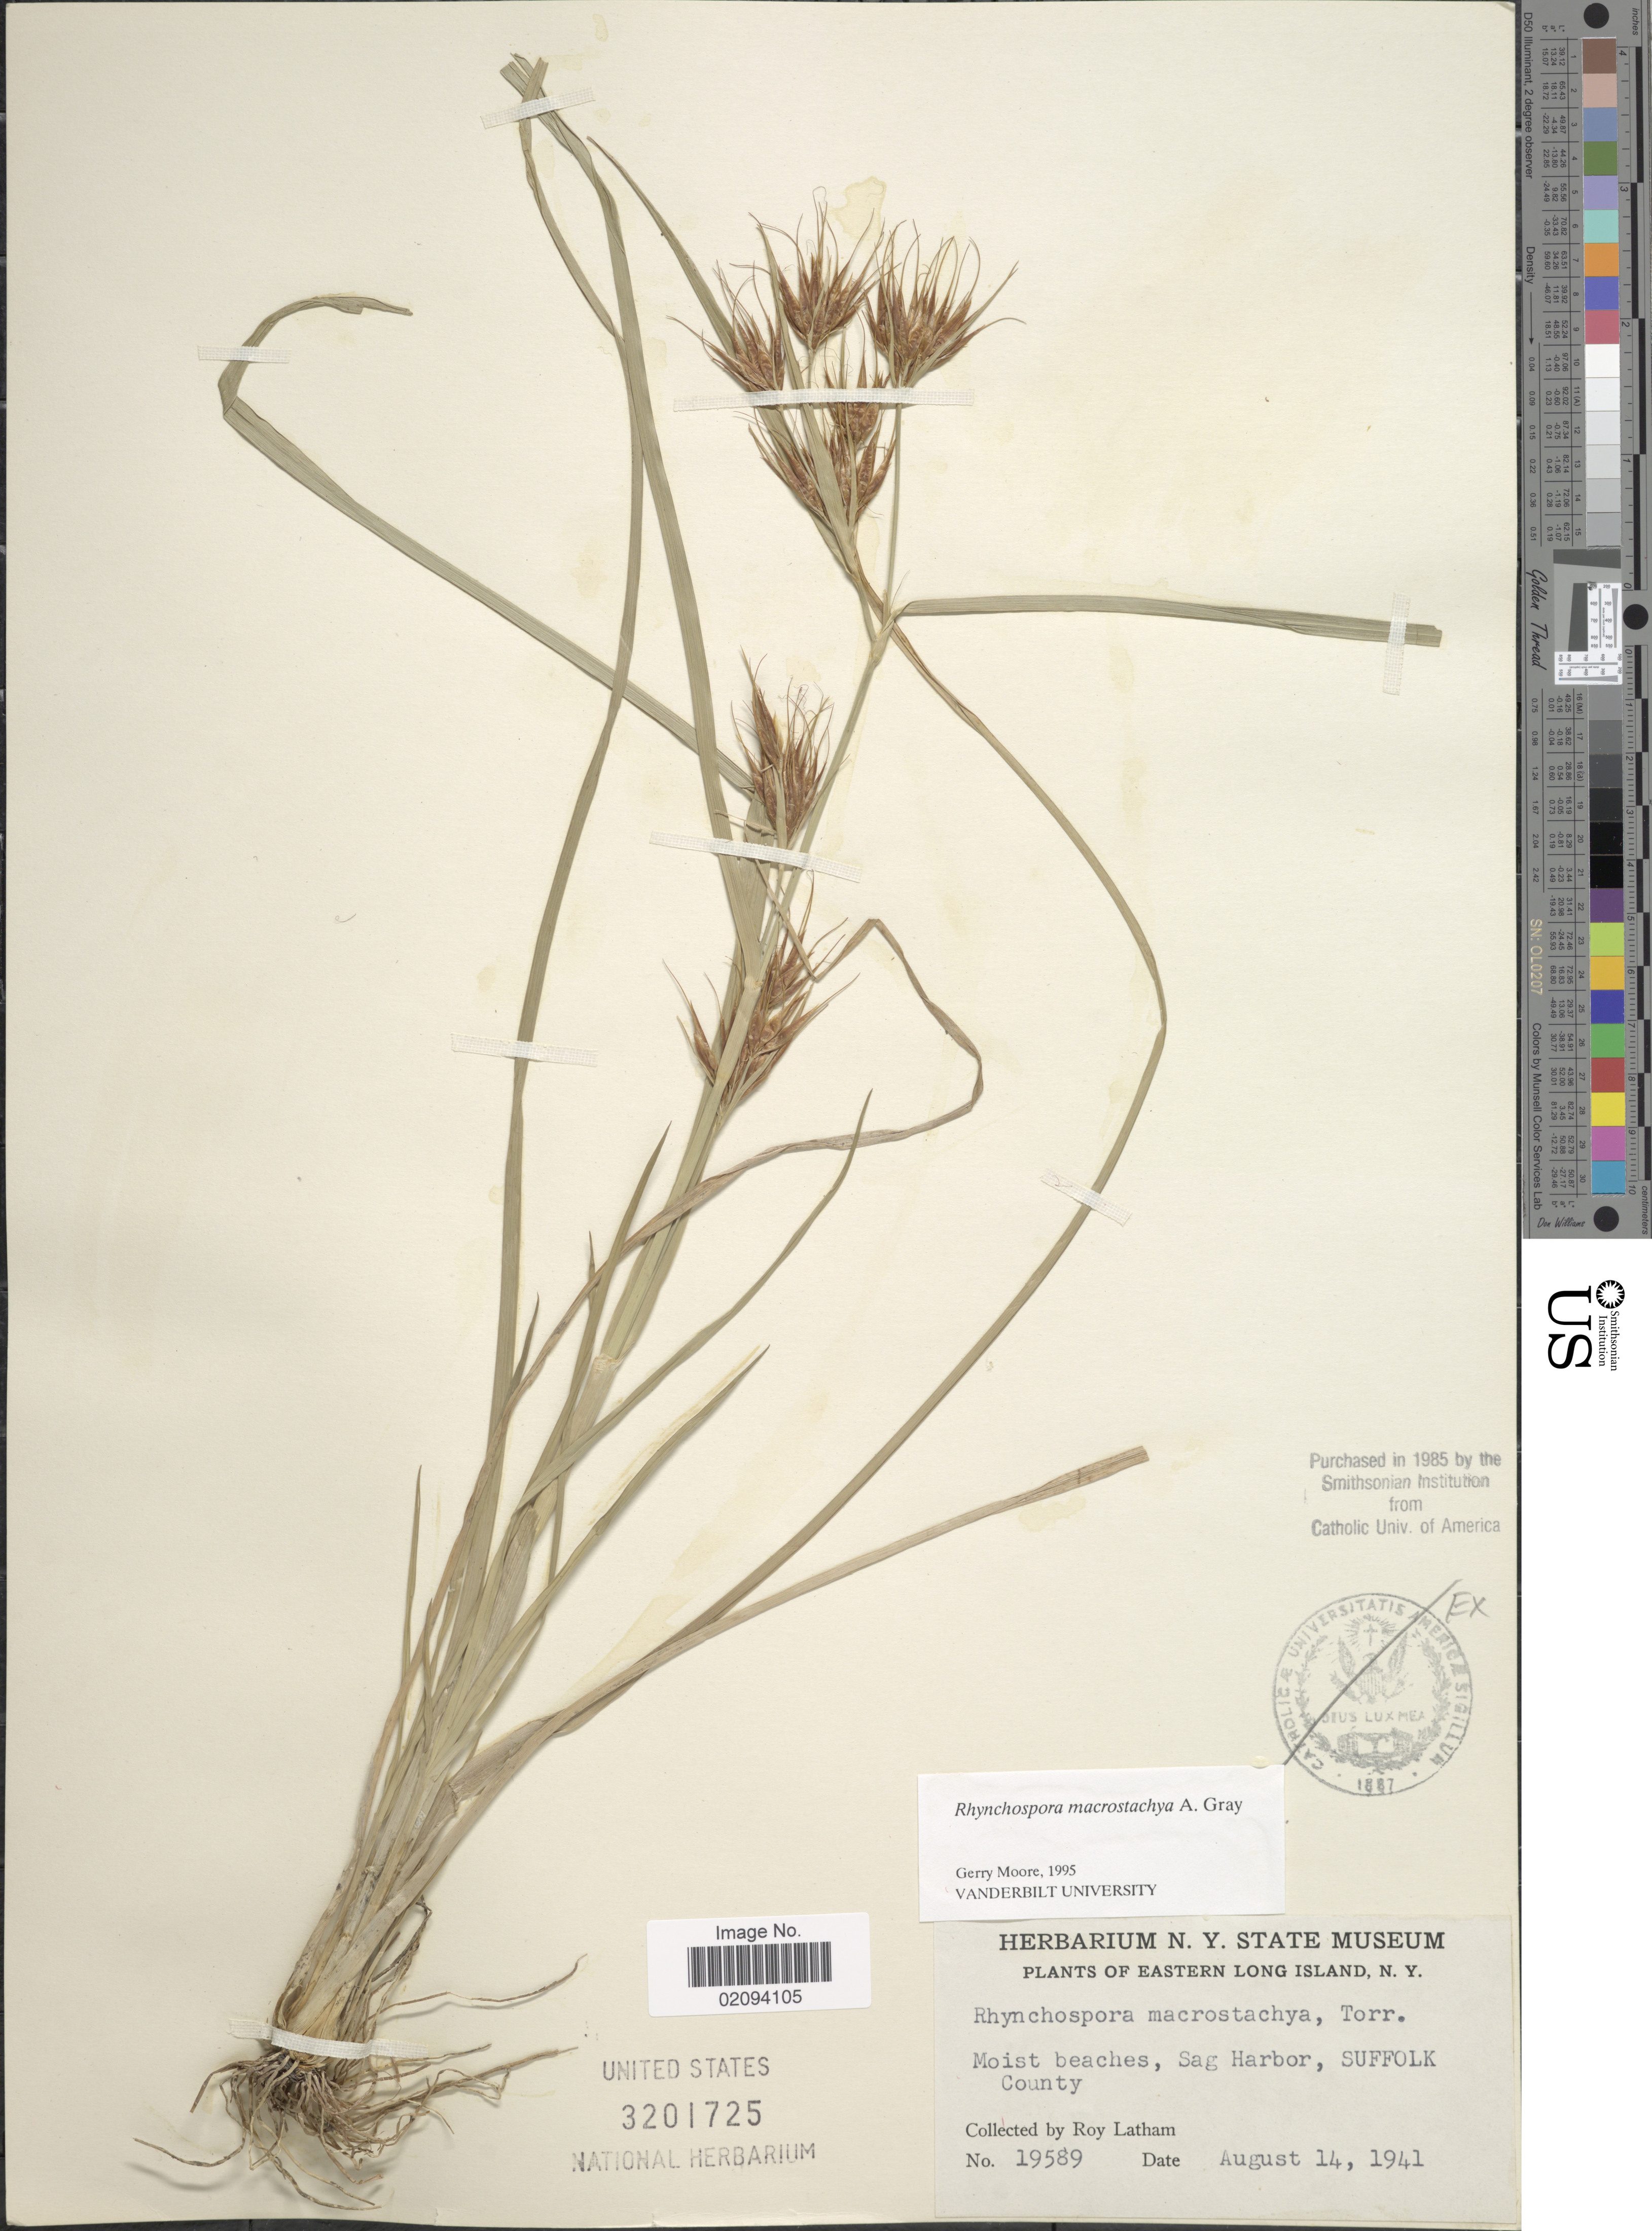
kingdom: Plantae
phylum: Tracheophyta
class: Liliopsida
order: Poales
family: Cyperaceae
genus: Rhynchospora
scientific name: Rhynchospora macrostachya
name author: Torr. ex A. Gray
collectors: R. Latham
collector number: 19589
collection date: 1941-08-14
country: United States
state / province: New York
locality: Eastern Long Island. Moist beaches, Sag Harbor, Suffolk County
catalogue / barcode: US 3201725